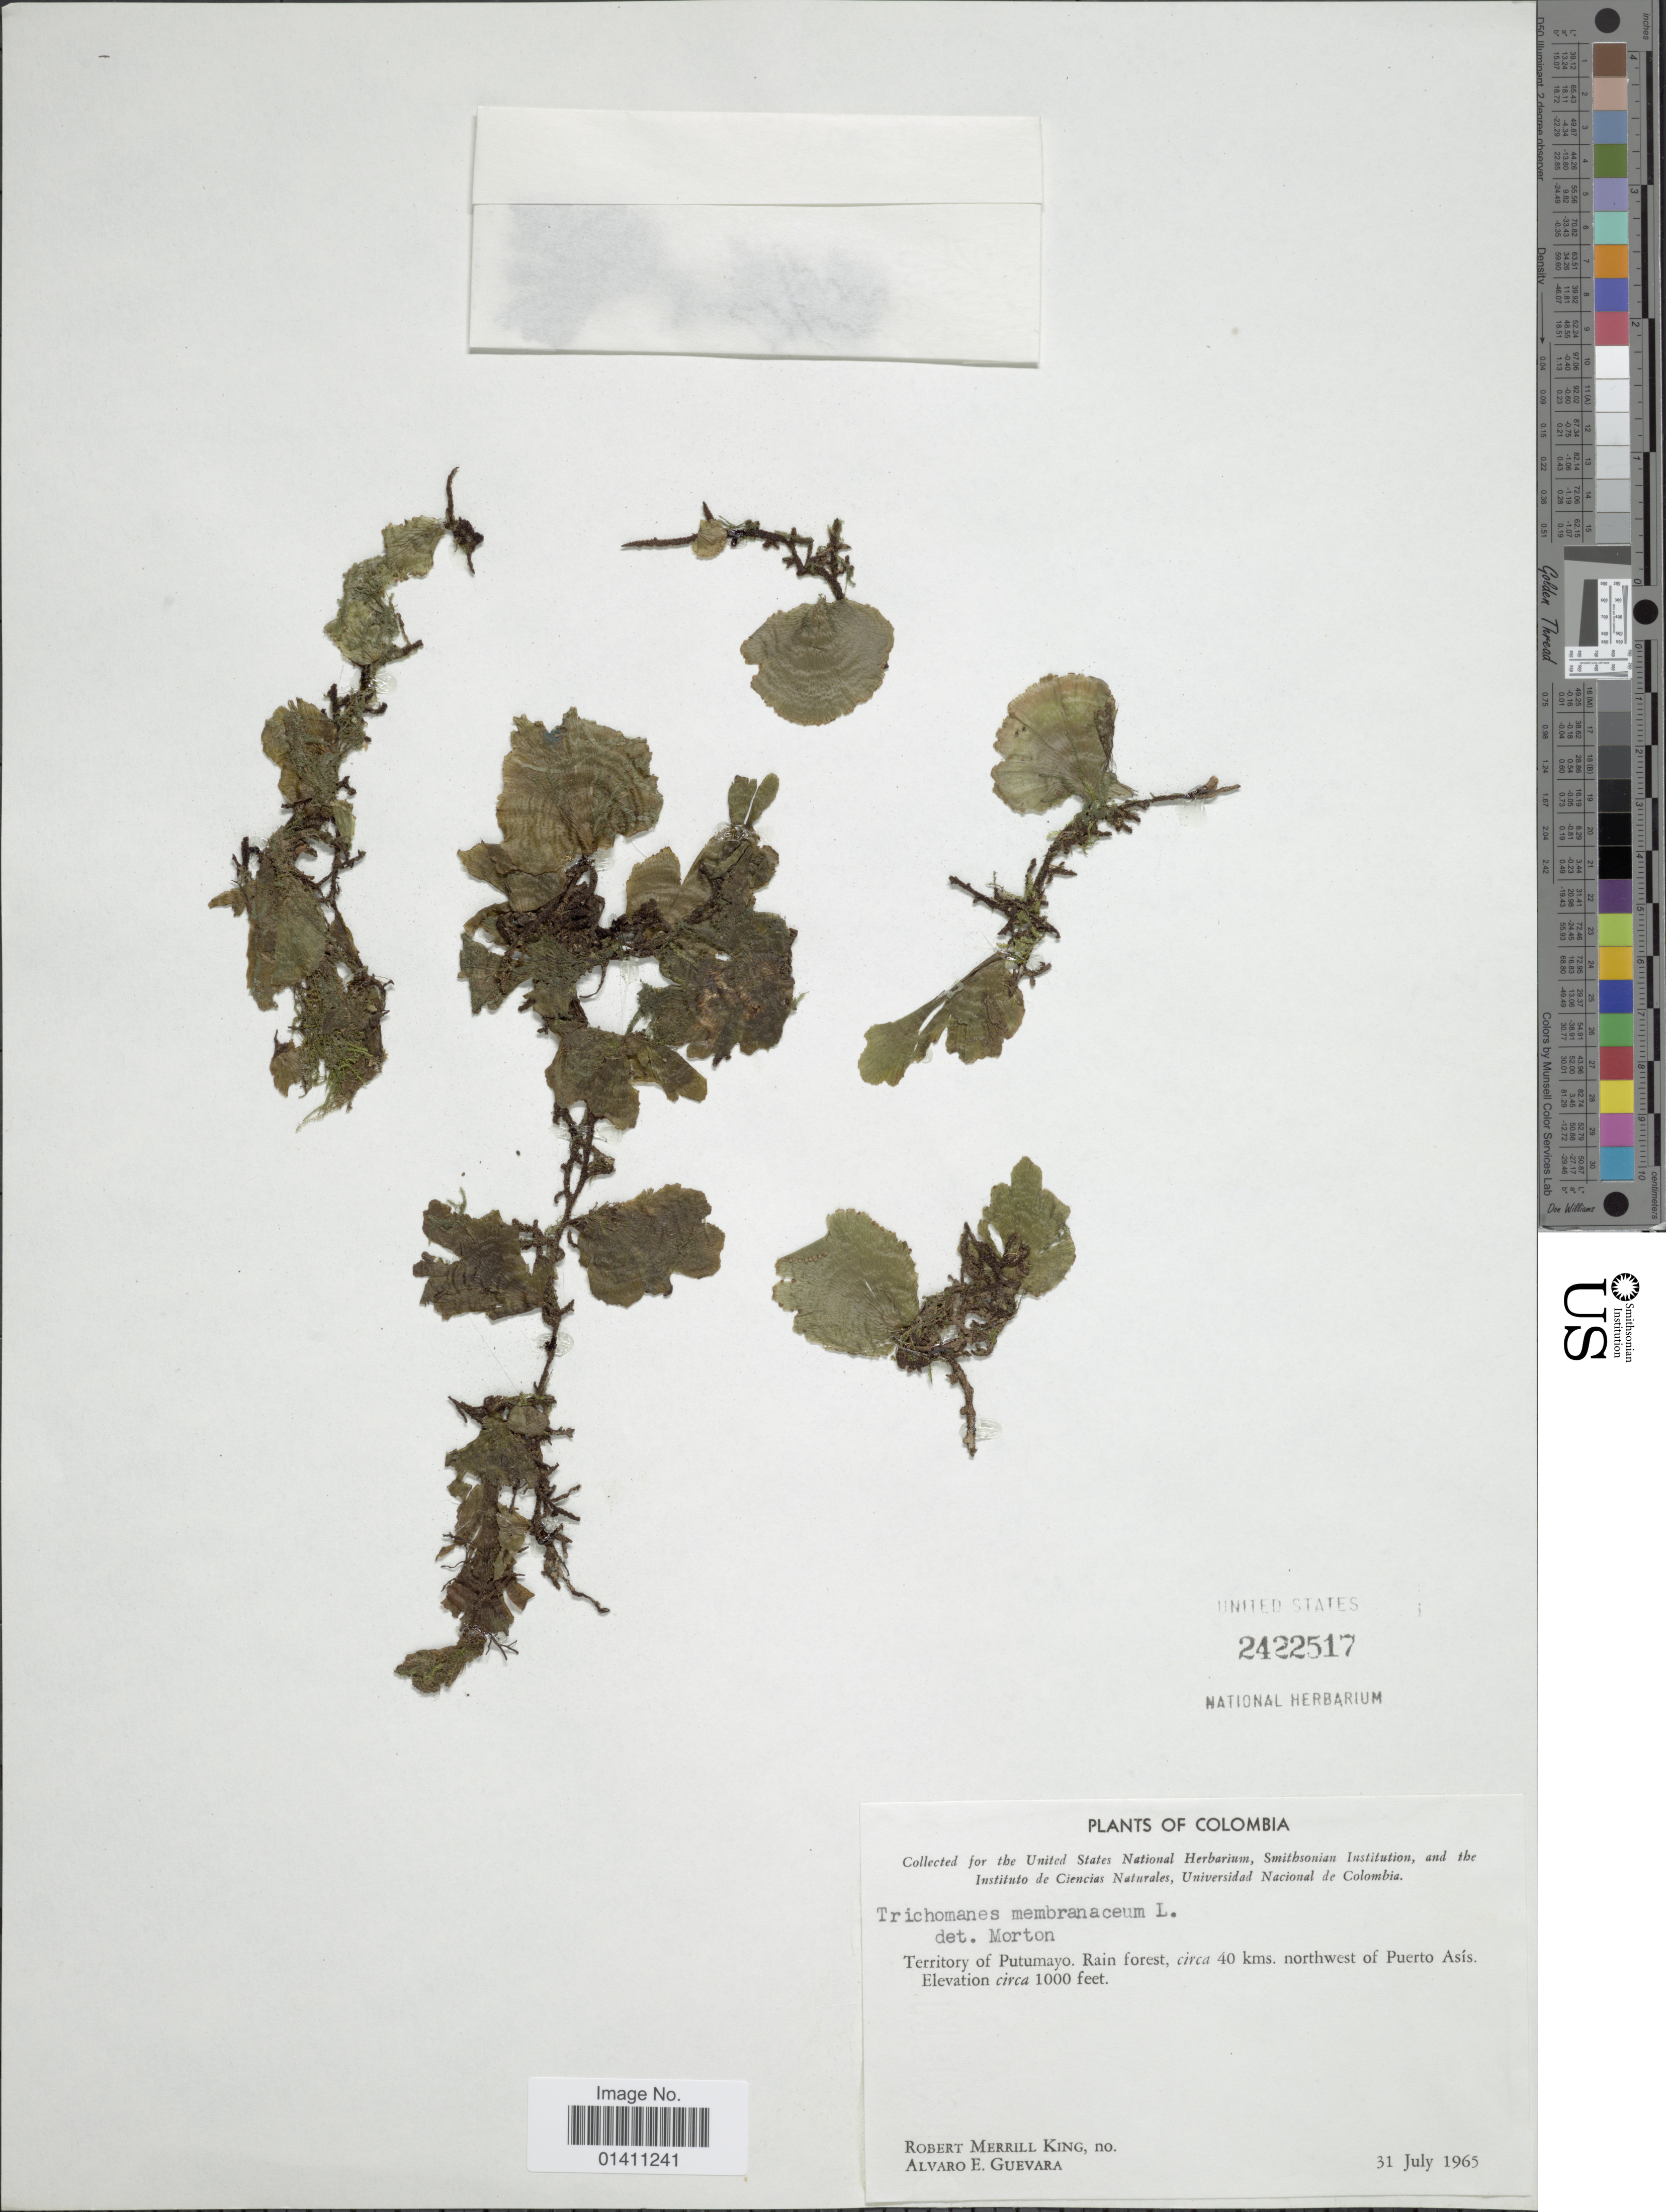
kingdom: Plantae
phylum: Tracheophyta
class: Polypodiopsida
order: Hymenophyllales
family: Hymenophyllaceae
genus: Didymoglossum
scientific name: Didymoglossum membranaceum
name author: (L.) Vareschi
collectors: R. M. King & A. E. Guevara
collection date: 1965-07-31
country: Colombia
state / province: Putumayo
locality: Territory of Putumayo. Circa 40 kms. northwest of Puerto Asis.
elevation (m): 305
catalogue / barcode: US 2422517